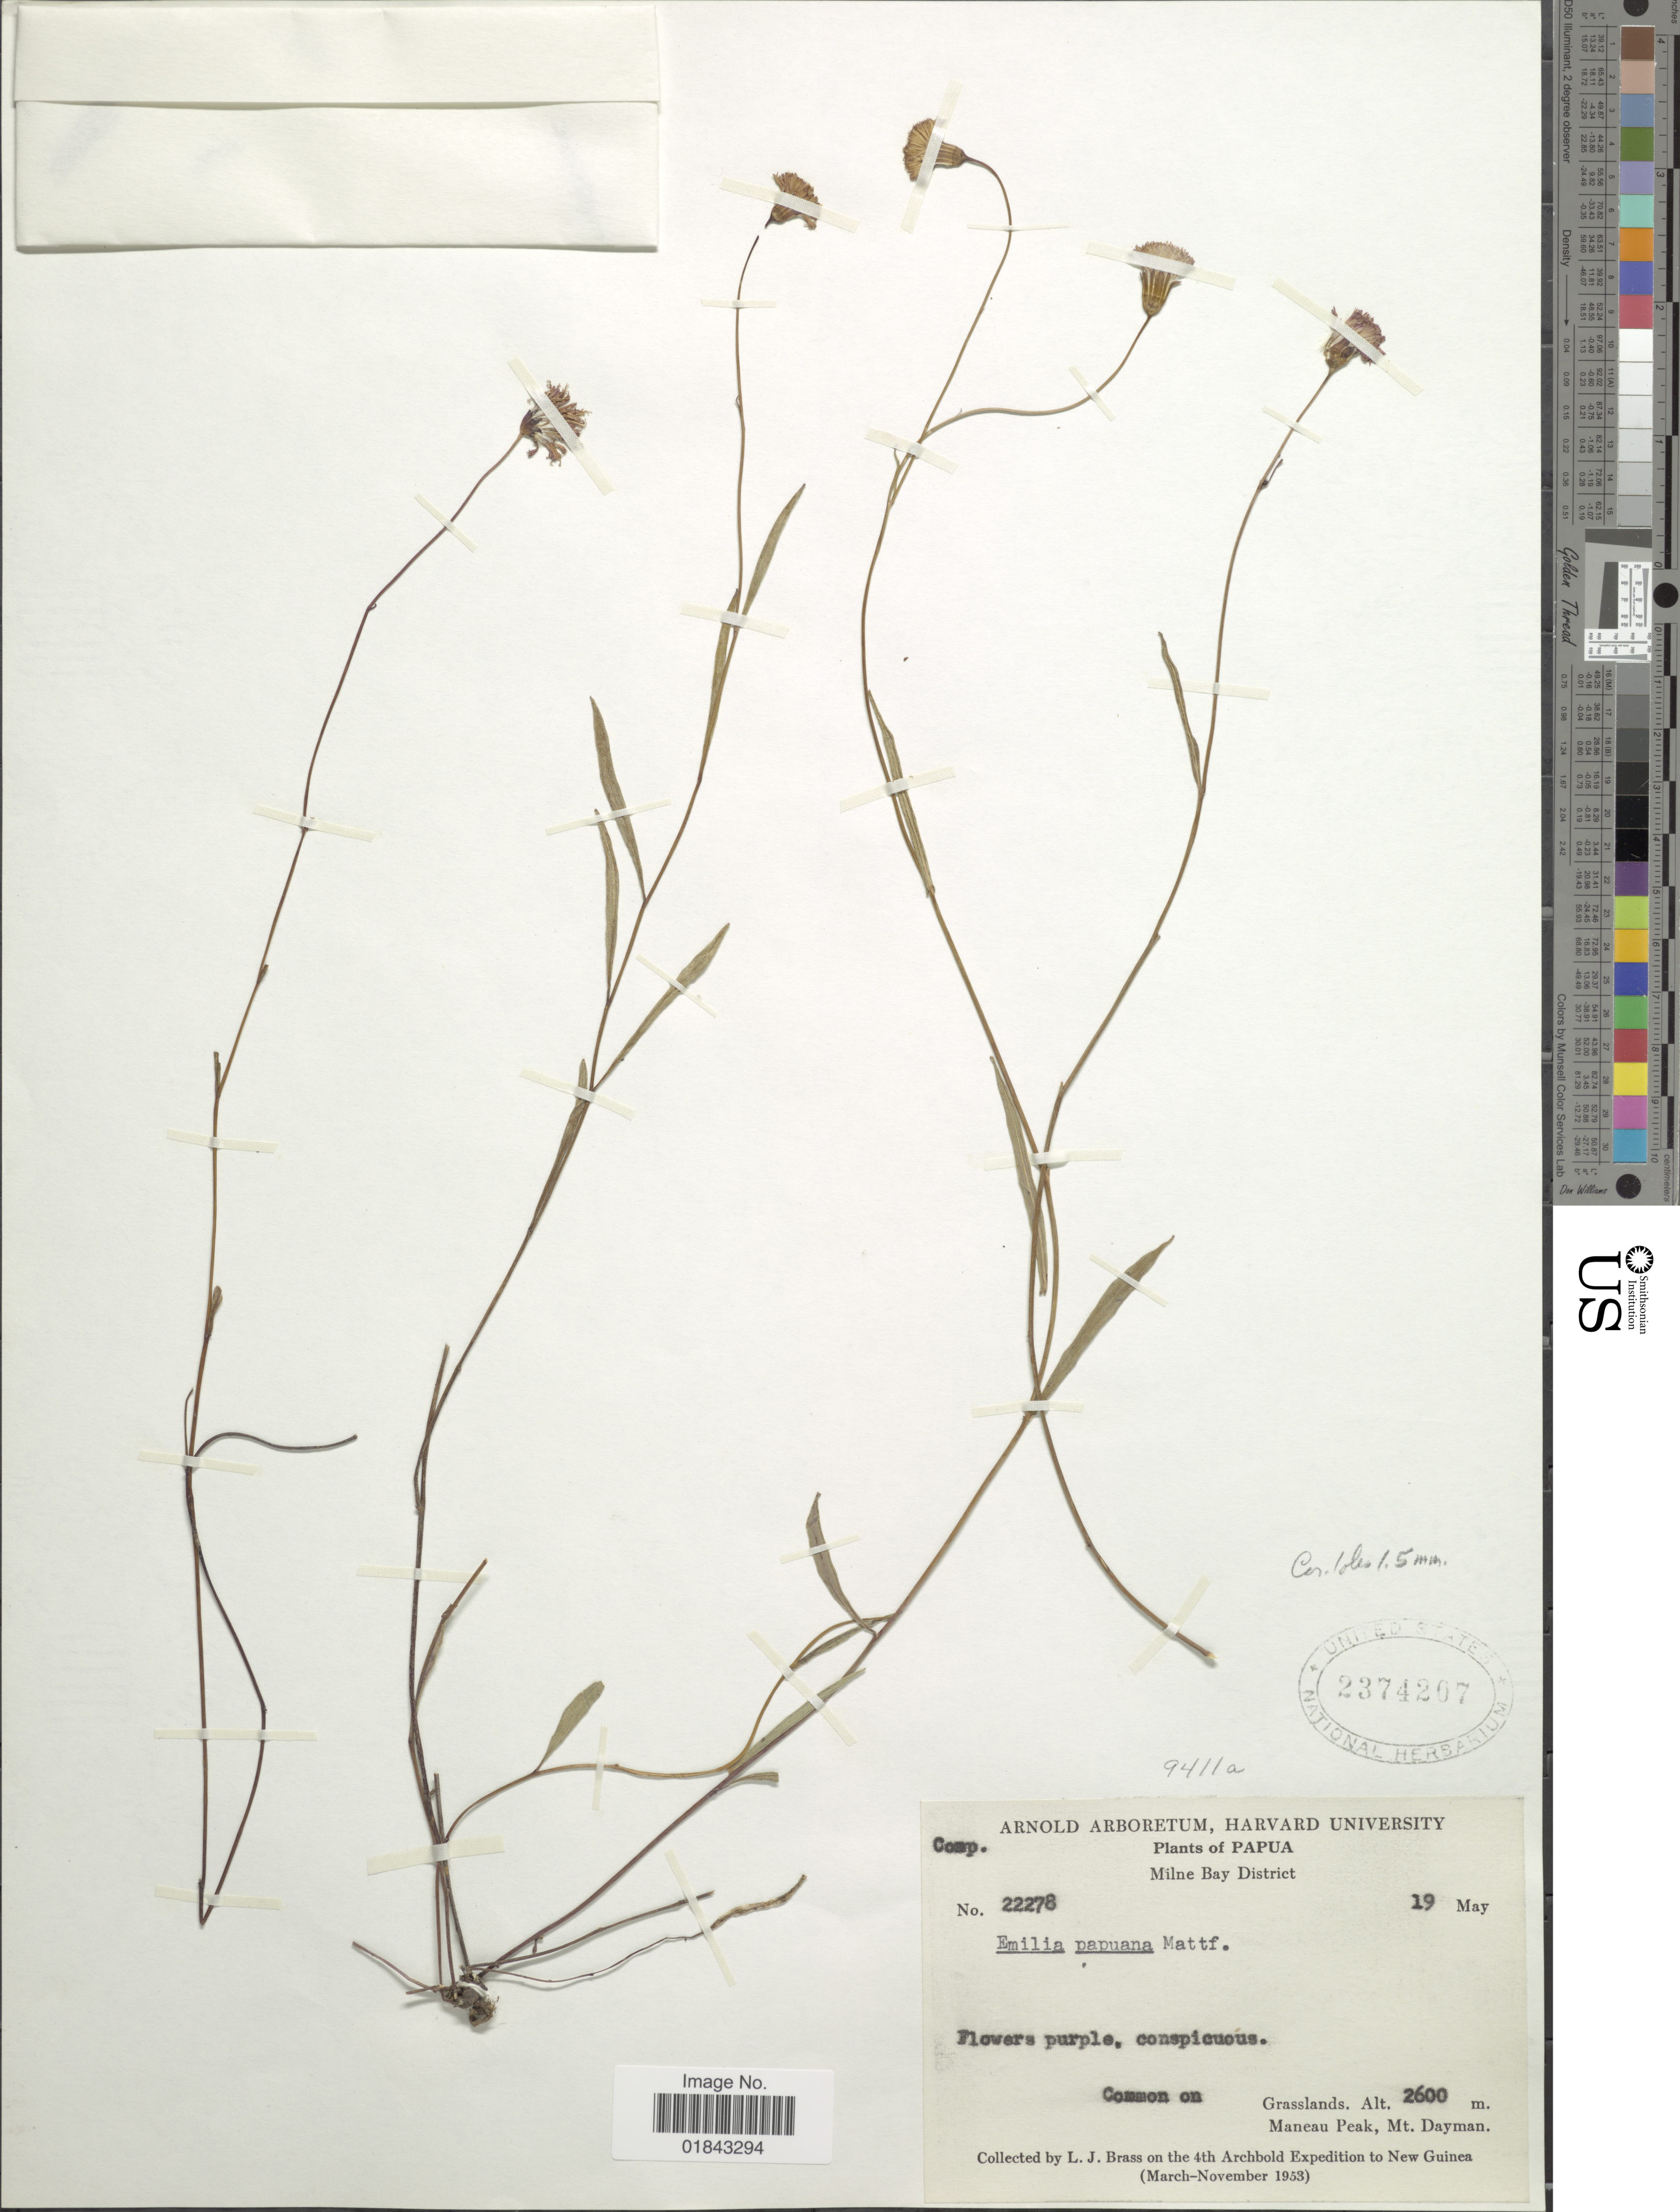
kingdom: Plantae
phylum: Tracheophyta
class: Magnoliopsida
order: Asterales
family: Asteraceae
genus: Emilia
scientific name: Emilia papuana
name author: Mattf.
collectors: L. J. Brass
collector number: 22278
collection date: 1953-05-19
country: Papua New Guinea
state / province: Milne Bay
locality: Papua, common on Grasslands, Manueau Peak, Mt. Dayman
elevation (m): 2600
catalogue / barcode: US 2374207